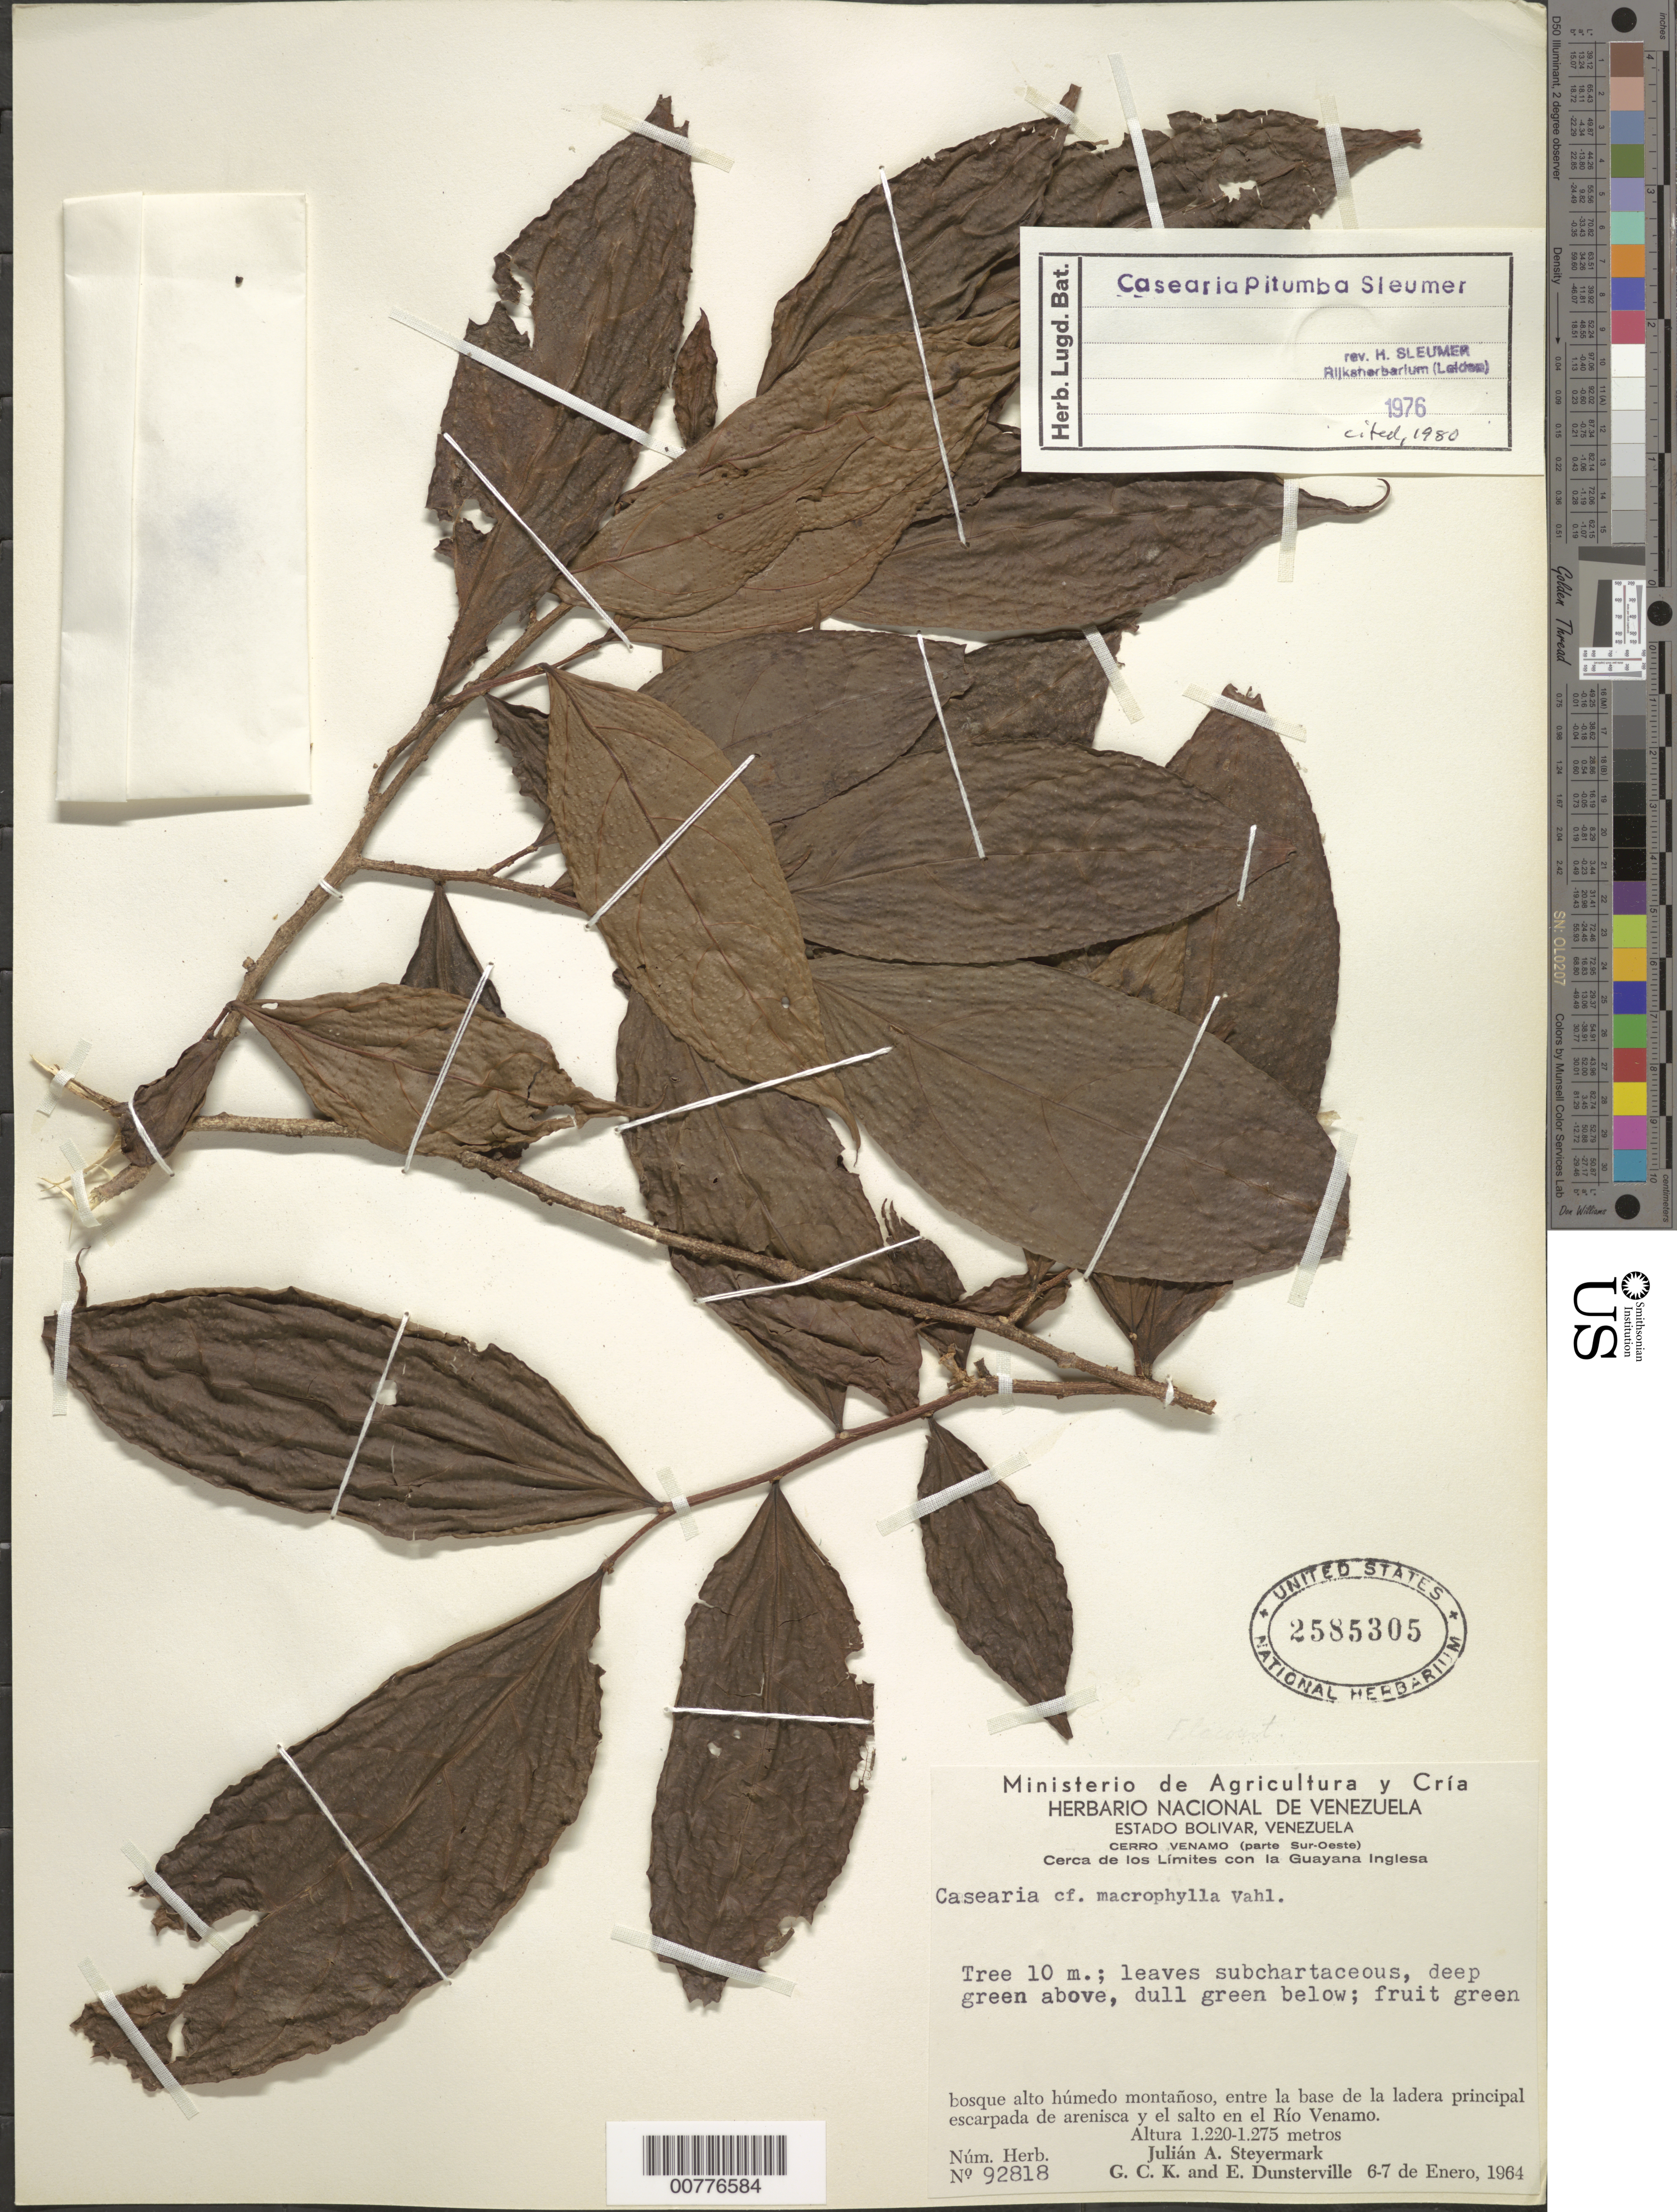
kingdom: Plantae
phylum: Tracheophyta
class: Magnoliopsida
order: Malpighiales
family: Salicaceae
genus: Casearia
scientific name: Casearia pitumba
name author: Sleumer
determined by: Sleumer, H. O.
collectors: J. Steyermark, G. C. K. Dunsterville & E. Dunsterville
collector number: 92818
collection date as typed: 6-Jan-64 to 7-Jan-64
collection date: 1964-01-06/1964-01-07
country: Venezuela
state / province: Bolívar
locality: Cerro Venamo (parte Sur-Oeste), Río Venamo; entre la ladera principal escarpada de arenisca y el salto en el río Venamo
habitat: High wet montane forest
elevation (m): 1220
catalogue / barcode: US 2585305